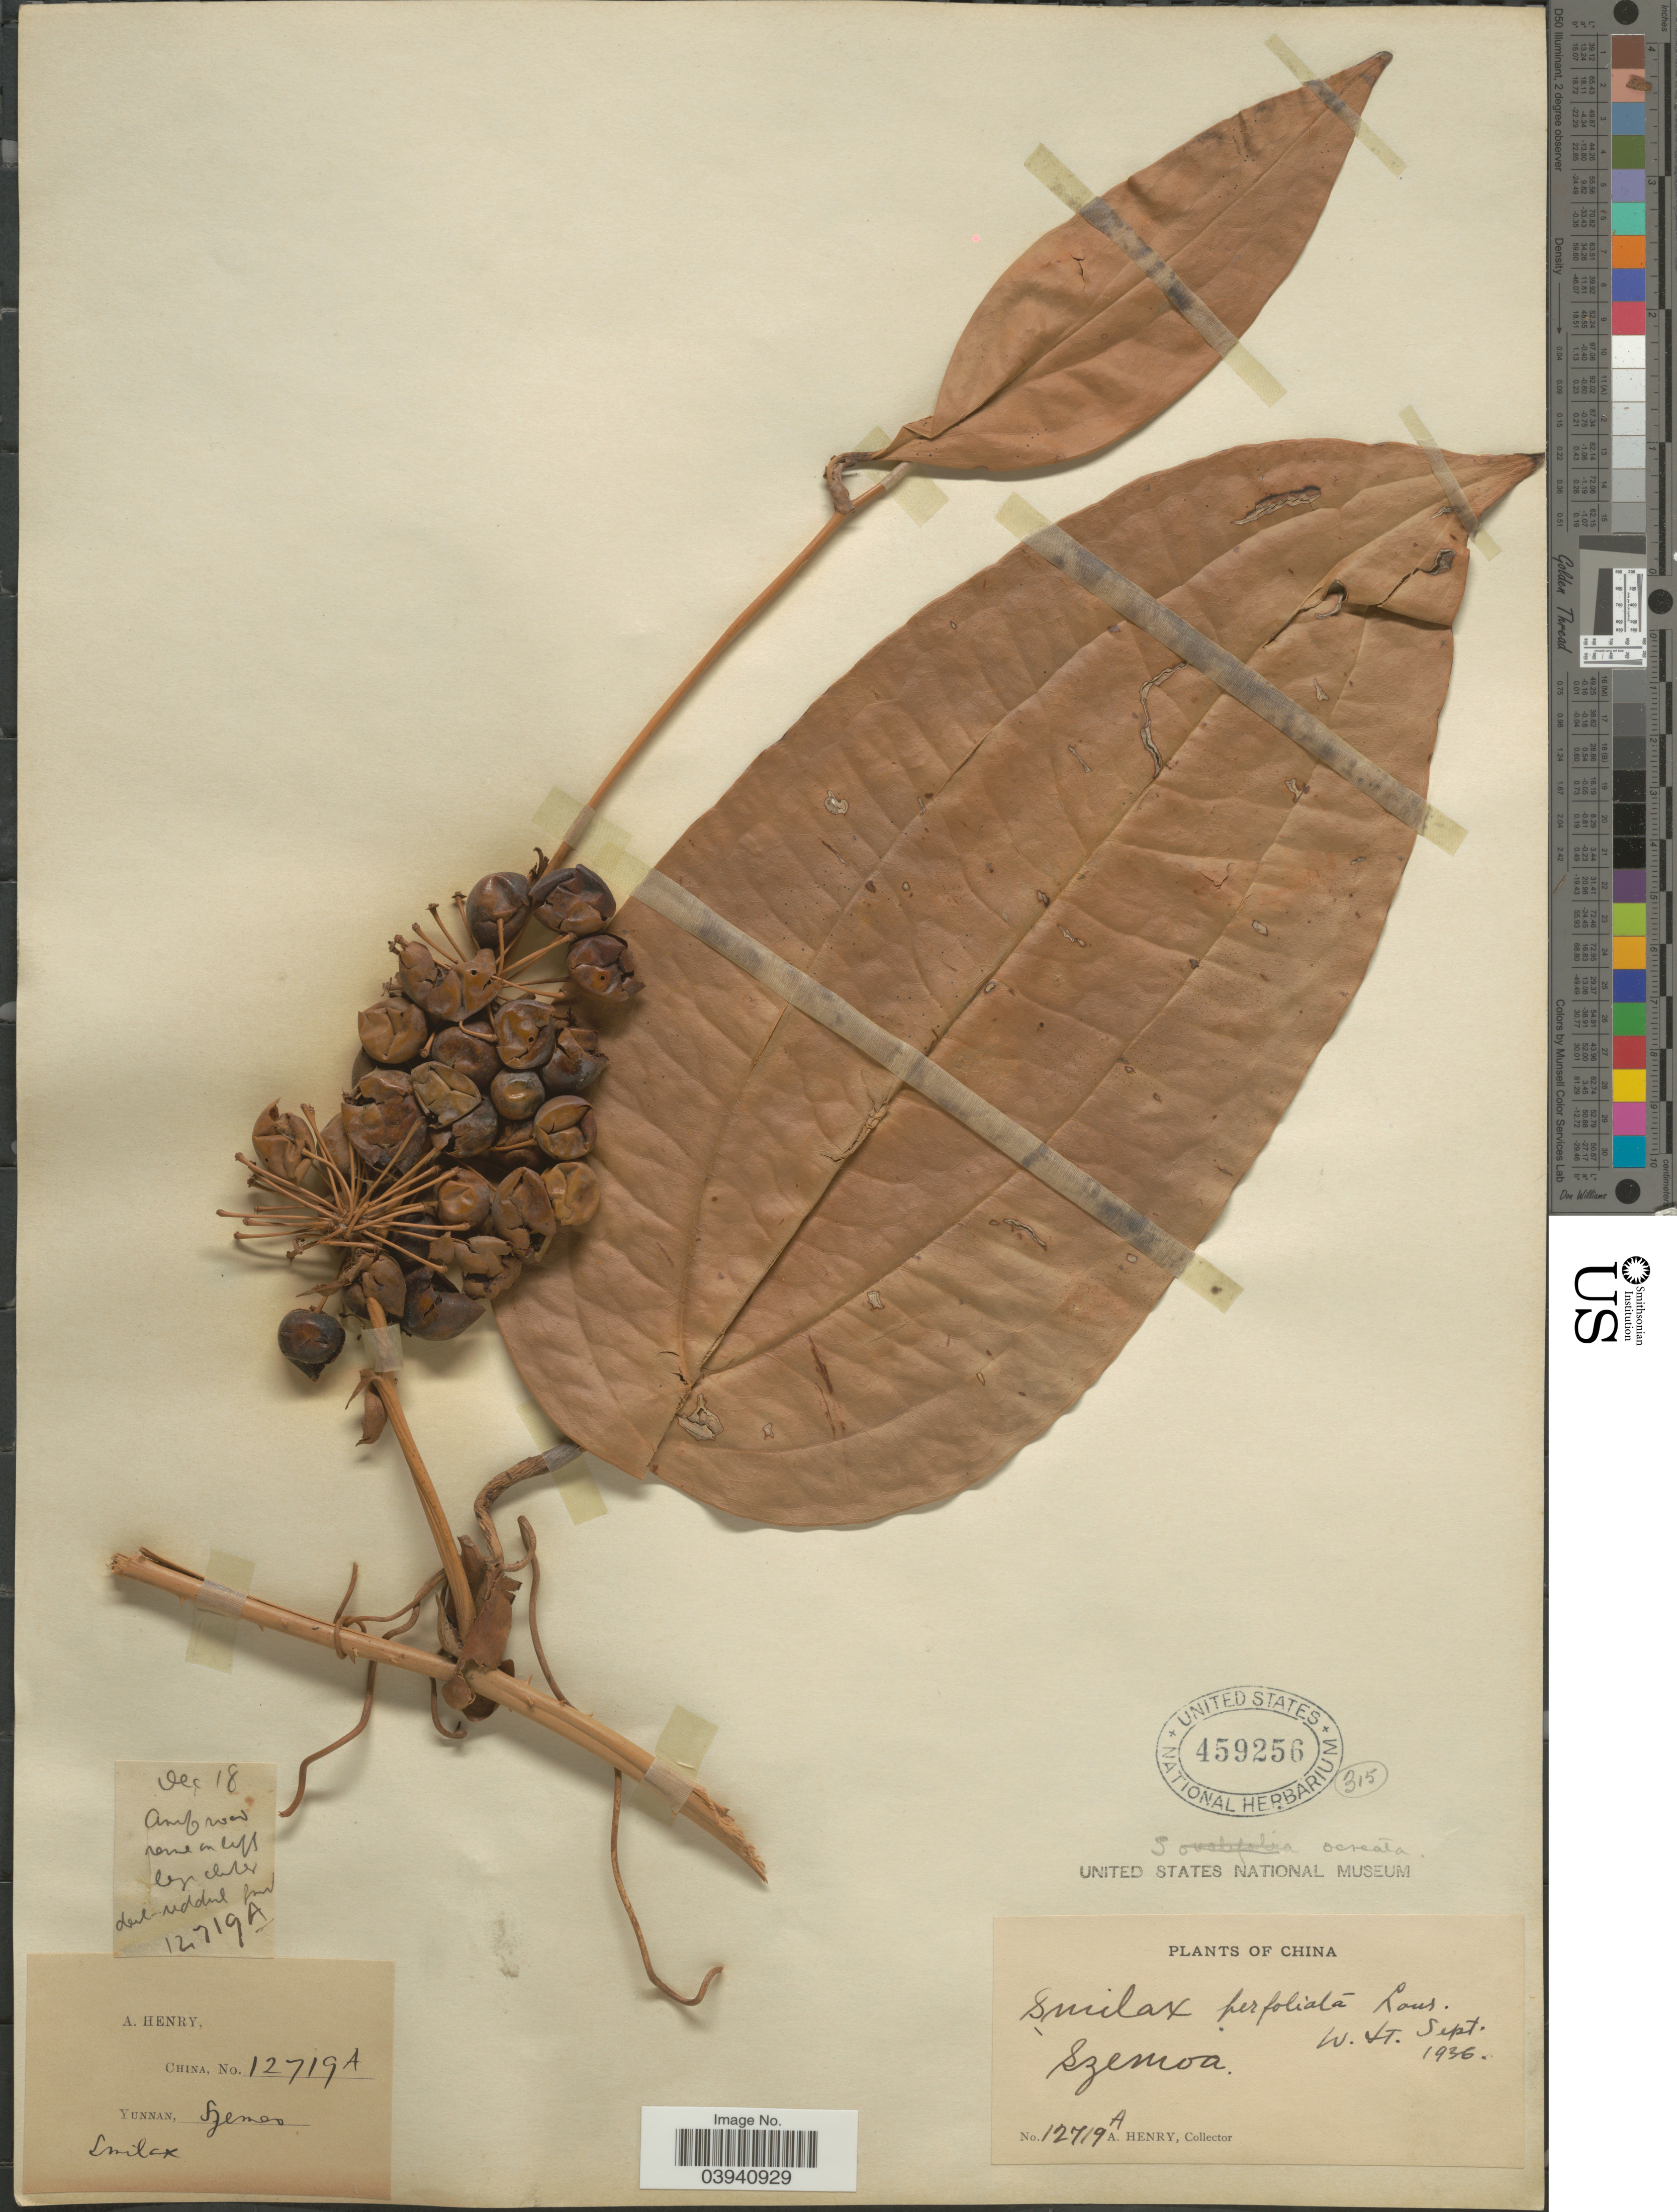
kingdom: Plantae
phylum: Tracheophyta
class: Liliopsida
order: Liliales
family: Smilacaceae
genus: Smilax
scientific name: Smilax perfoliata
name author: Lour.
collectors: A. Henry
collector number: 12719 A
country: China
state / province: Yunnan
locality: Szemoa.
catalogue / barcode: US 459256